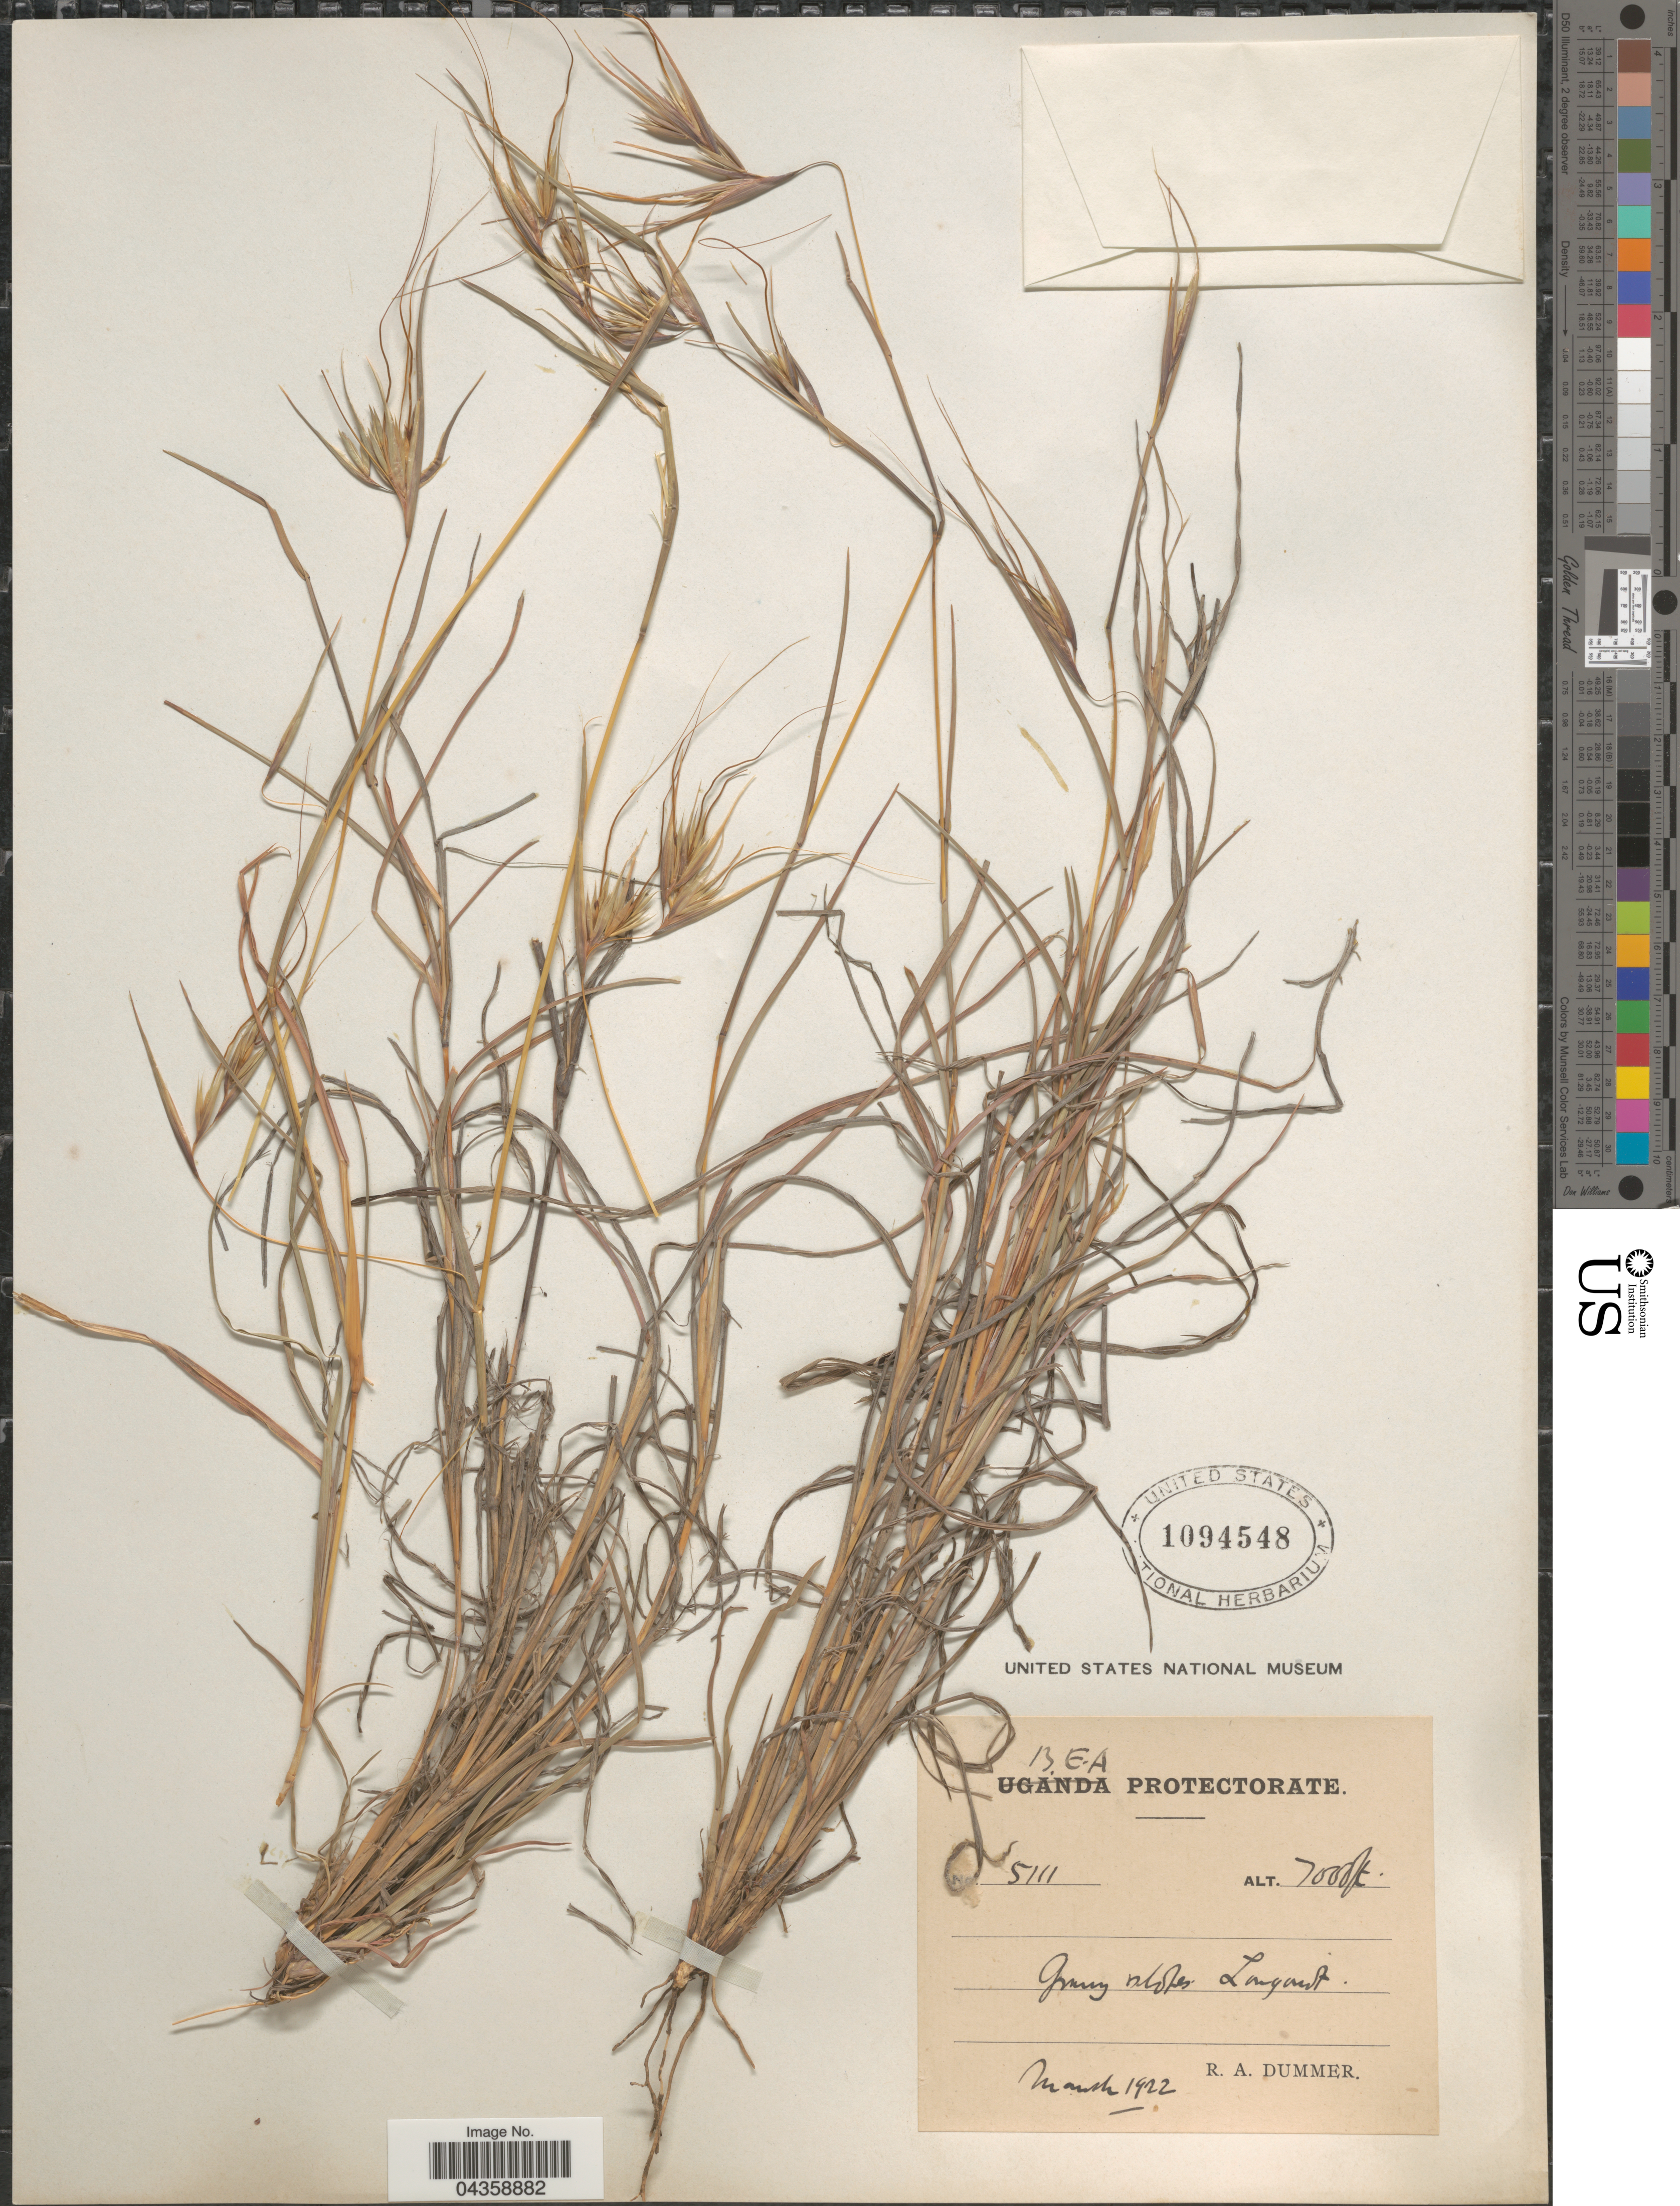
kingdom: Plantae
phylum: Tracheophyta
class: Liliopsida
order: Poales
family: Poaceae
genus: Themeda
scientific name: Themeda triandra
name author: Forssk.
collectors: R. Dümmer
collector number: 5111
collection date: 1922-03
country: Kenya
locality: B. E. A. Protectorate. Grassy slopes. Longonot.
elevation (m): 2134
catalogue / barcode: US 1094548